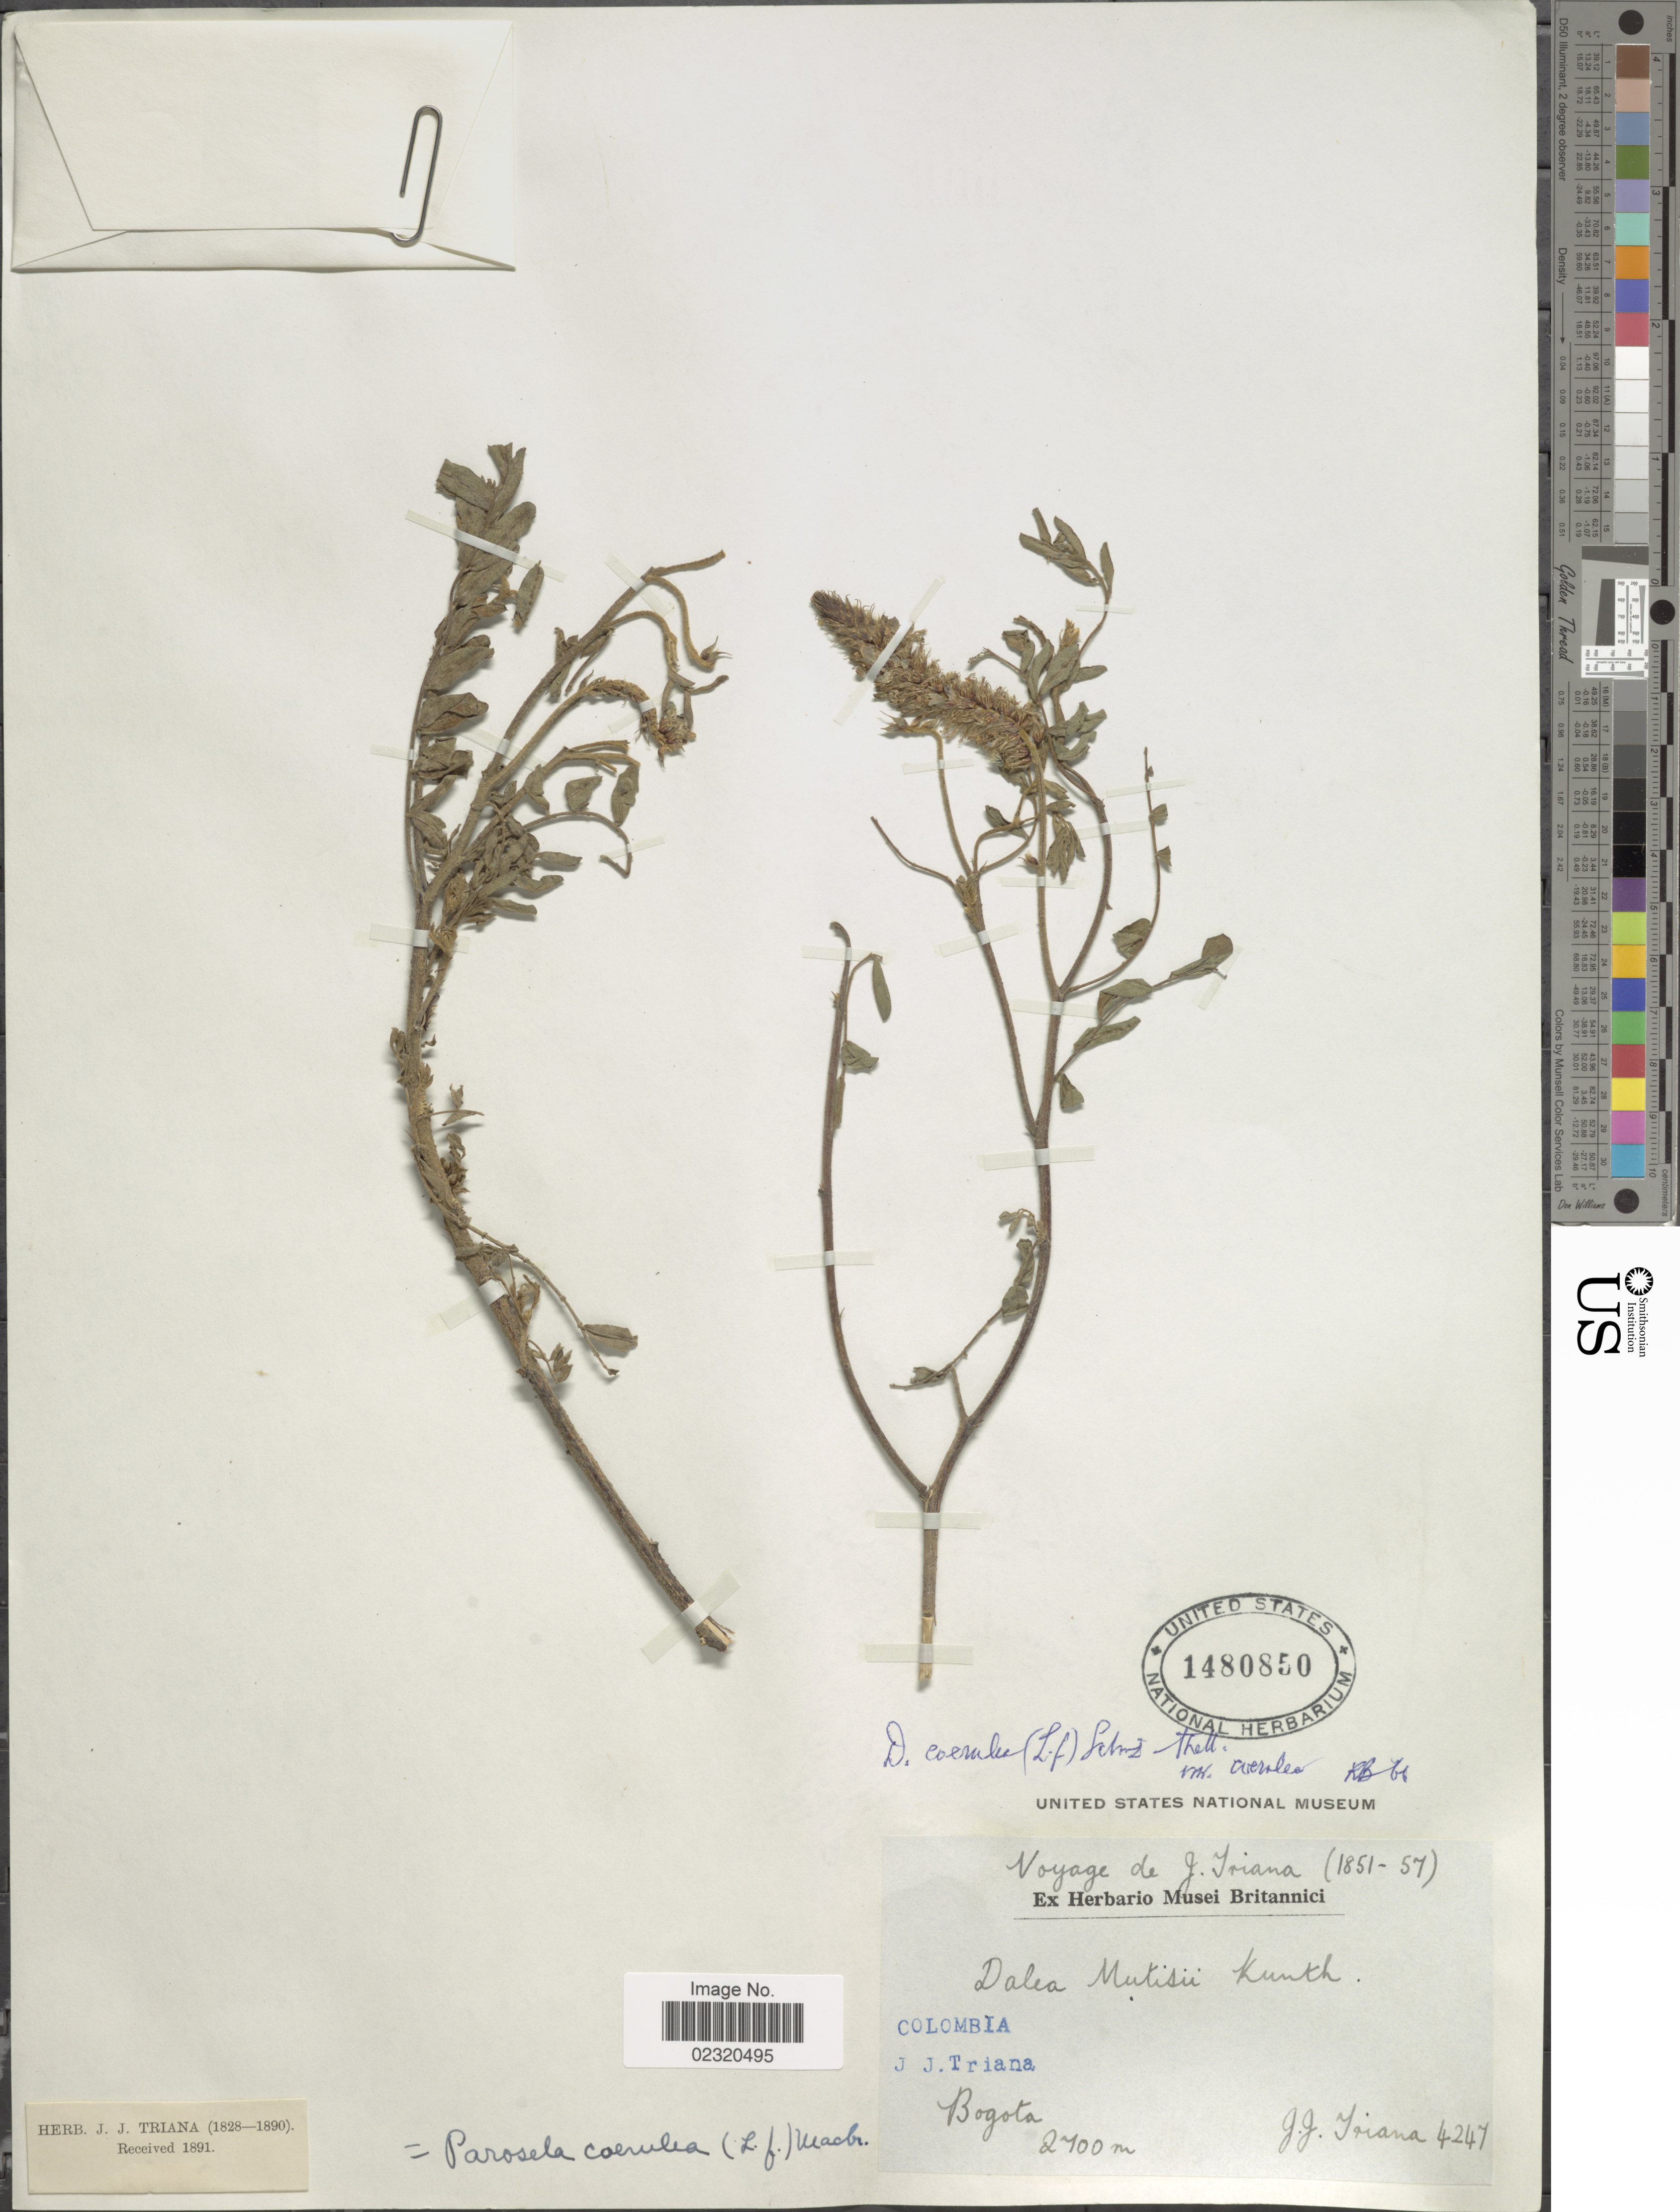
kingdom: Plantae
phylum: Tracheophyta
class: Magnoliopsida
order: Fabales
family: Fabaceae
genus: Dalea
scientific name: Dalea coerulea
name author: (L. f.) Schinz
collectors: J. J. Triana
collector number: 4247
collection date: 1851/1857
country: Colombia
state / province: Bogota D.C.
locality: Bogota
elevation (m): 2700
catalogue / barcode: US 1480850